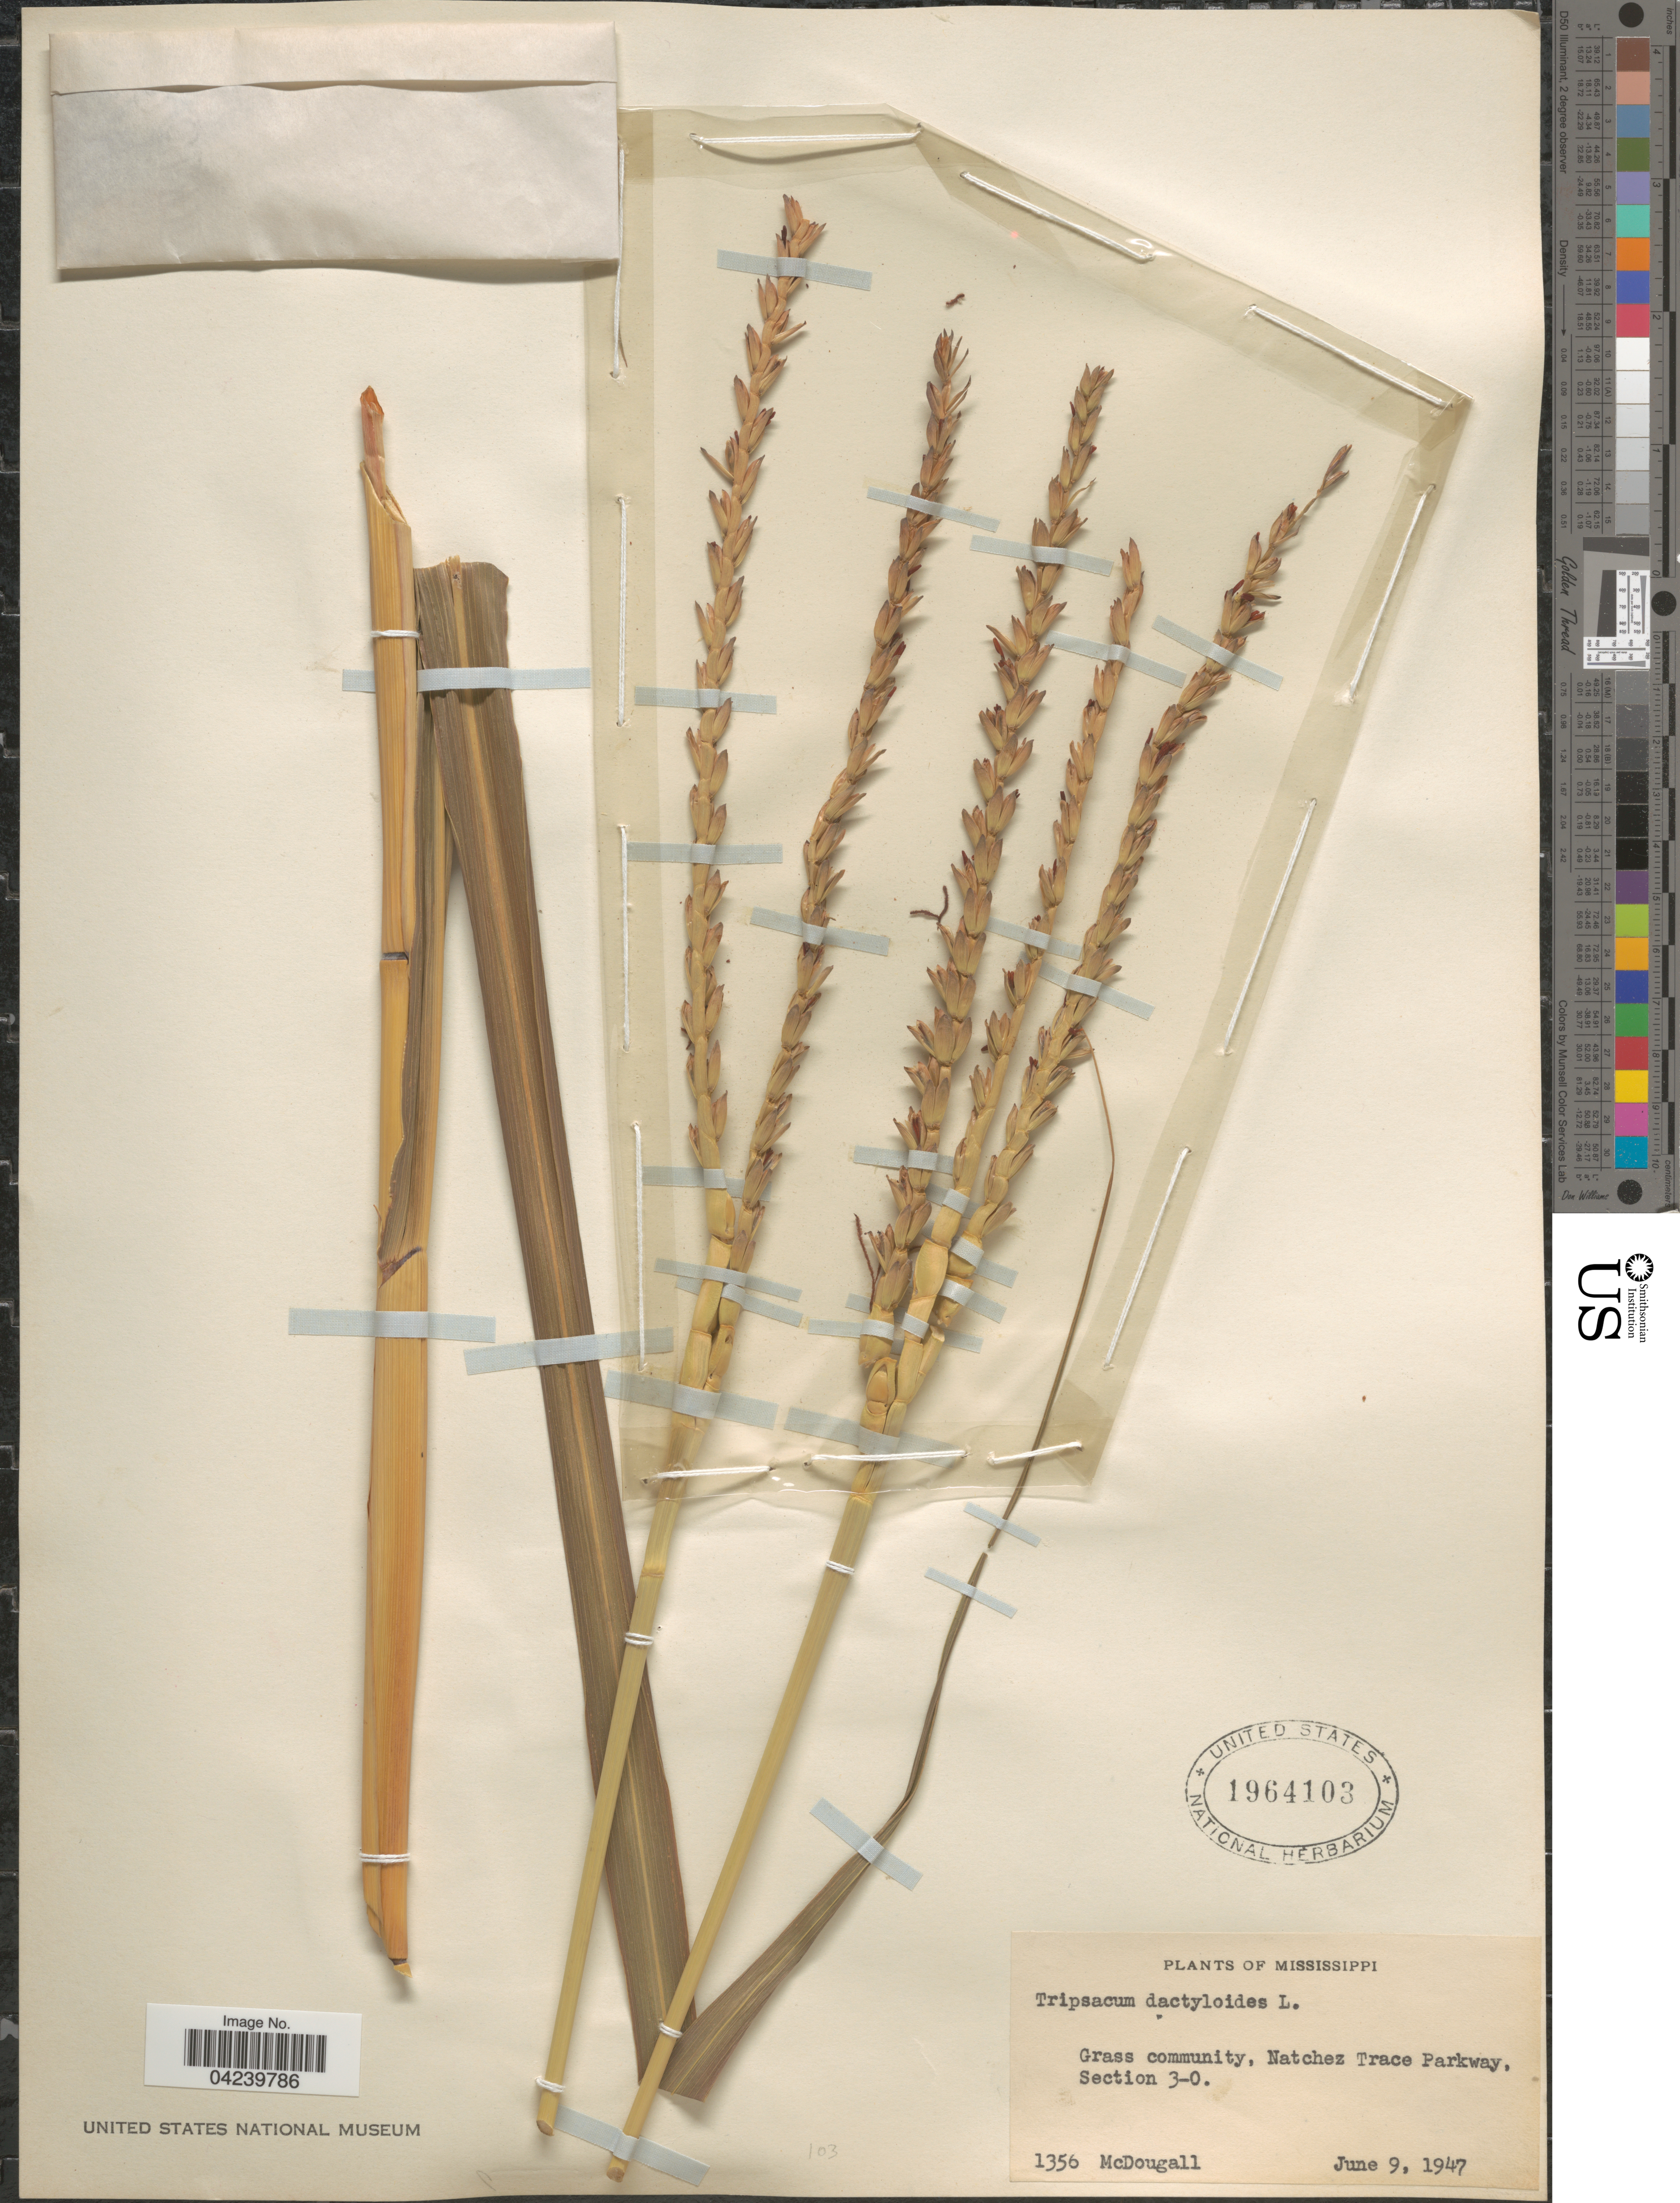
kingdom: Plantae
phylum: Tracheophyta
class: Liliopsida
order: Poales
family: Poaceae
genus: Tripsacum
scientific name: Tripsacum dactyloides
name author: (L.) L.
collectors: McDougal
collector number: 1356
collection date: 1947-06-09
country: United States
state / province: Mississippi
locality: Grass community, Natchez Trace Parkway, Section 3-0.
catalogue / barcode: US 1964103